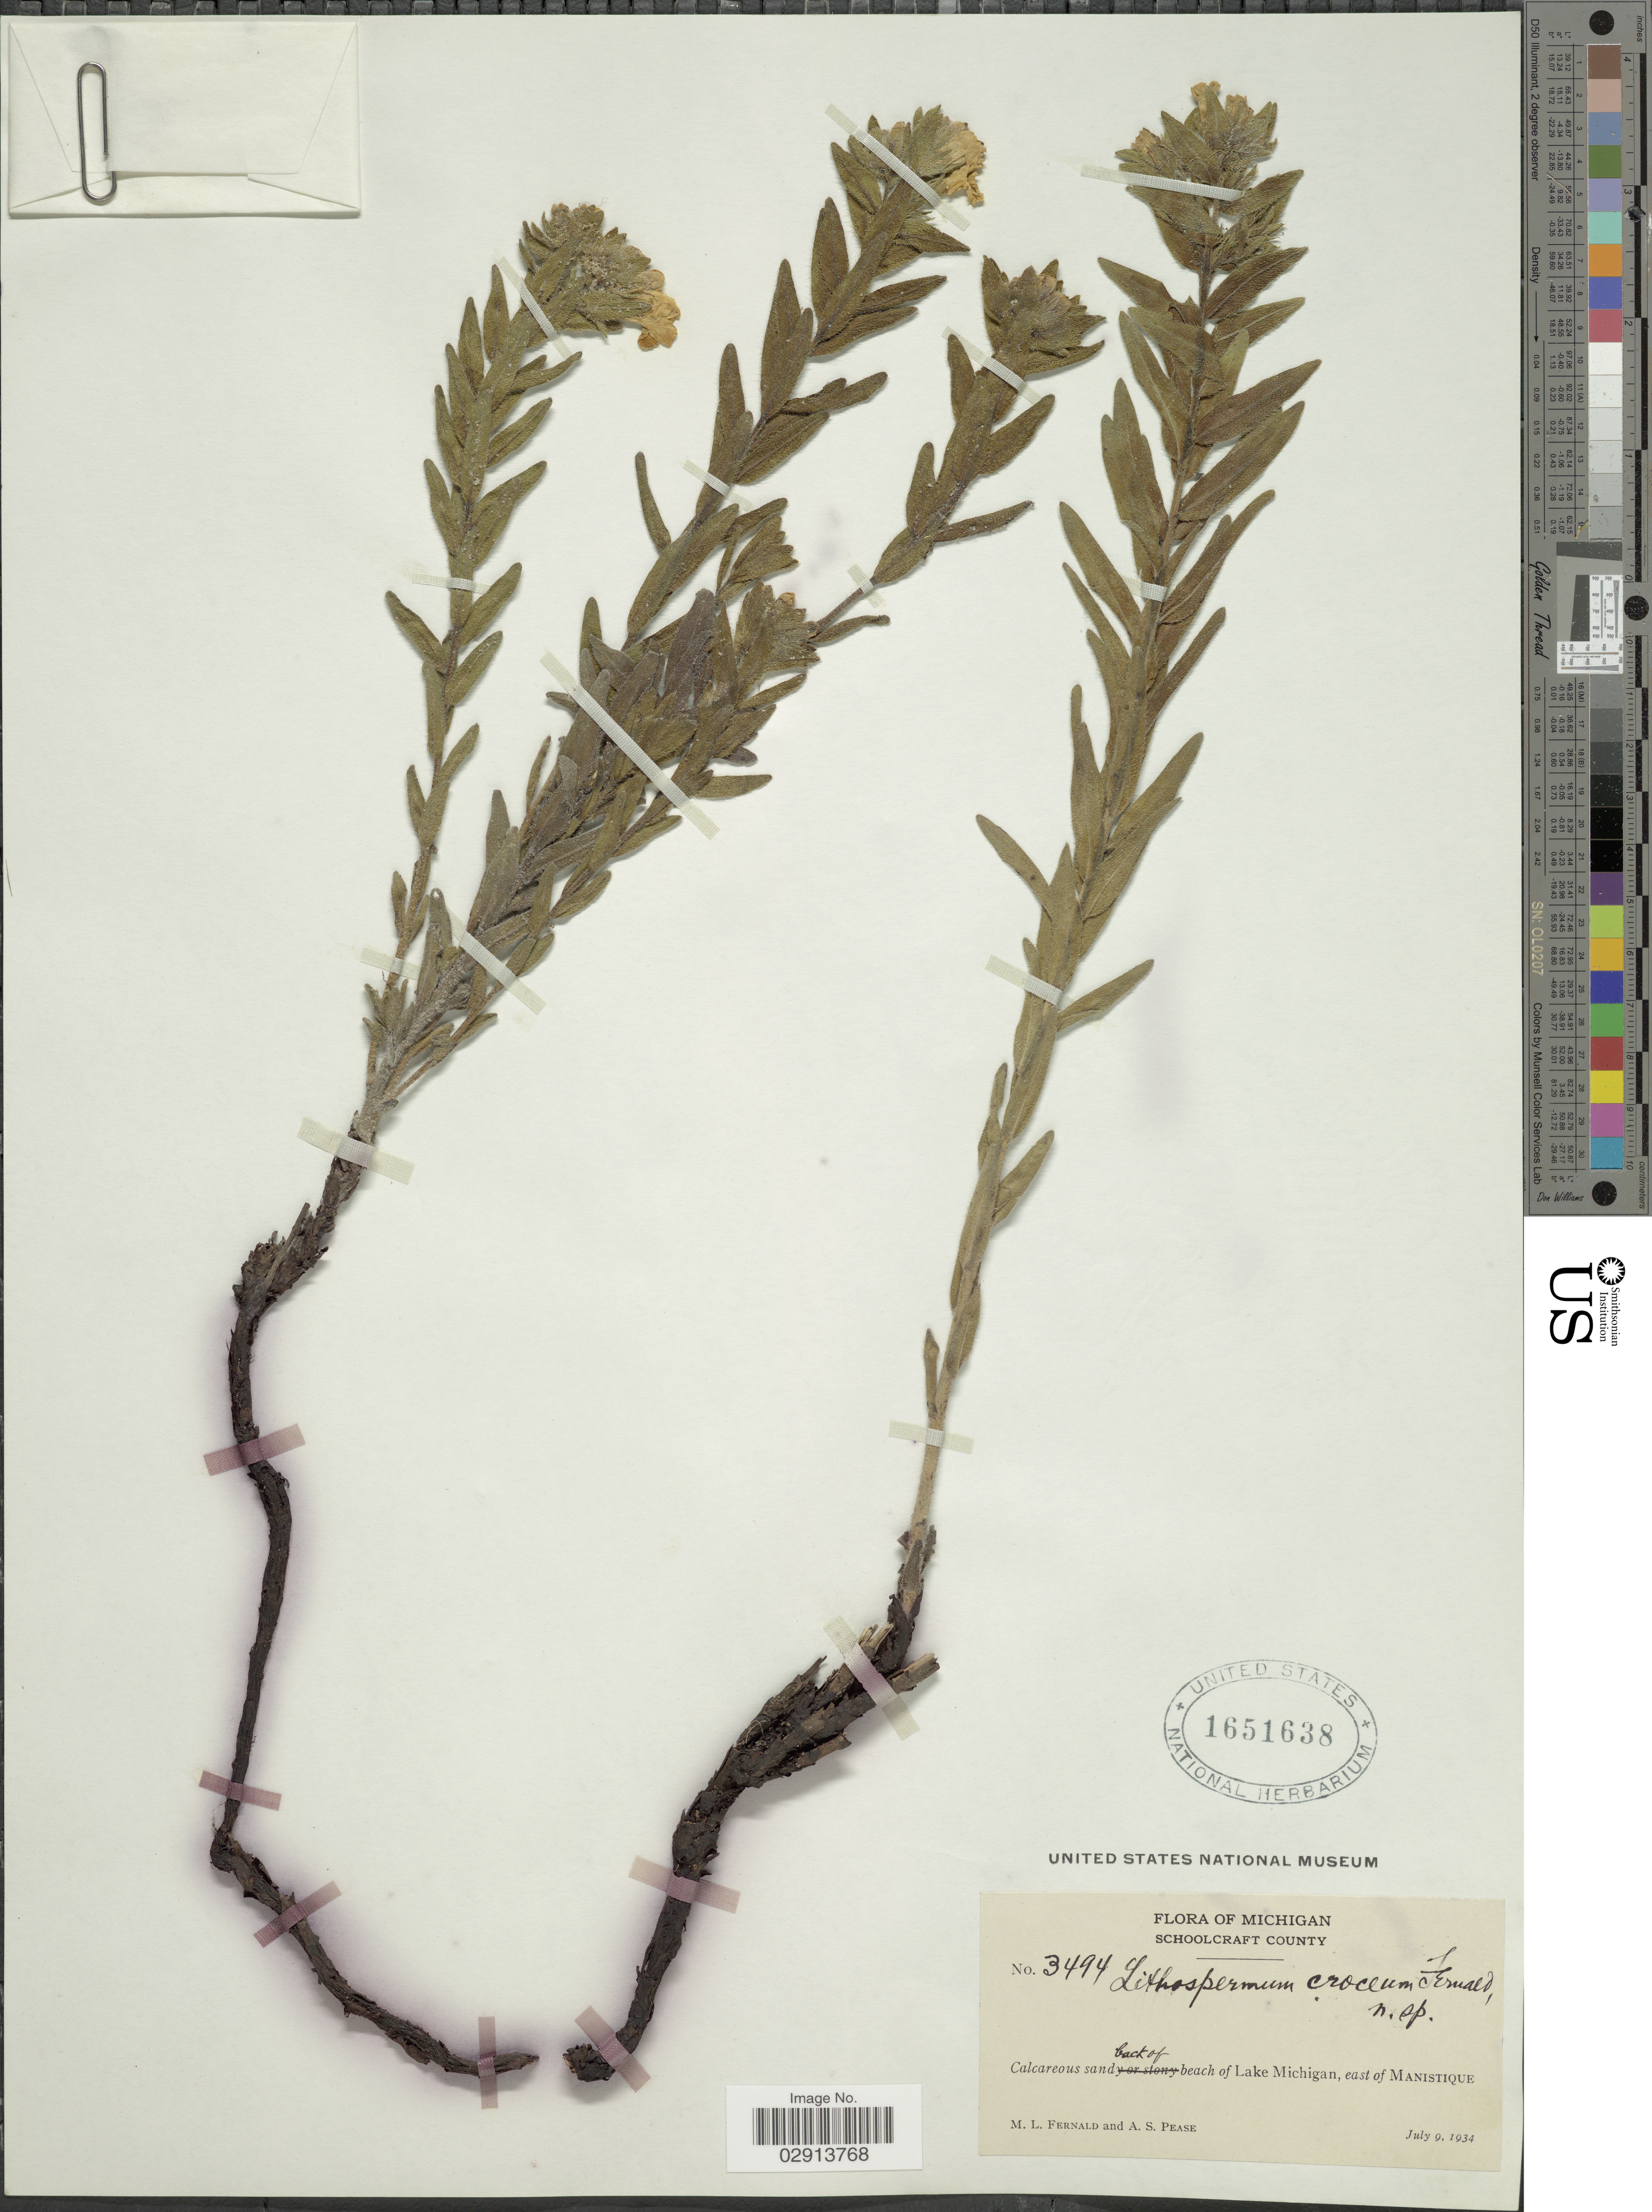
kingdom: Plantae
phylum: Tracheophyta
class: Magnoliopsida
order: Boraginales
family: Boraginaceae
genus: Lithospermum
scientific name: Lithospermum caroliniense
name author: (J.F. Gmel.) MacMill.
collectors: M. L. Fernald & A. S. Pease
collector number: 3494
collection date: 1934-07-09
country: United States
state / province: Michigan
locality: Schoolcraft County. Calcareous sand back of beach of Lake Michigan, east of Manistique.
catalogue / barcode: US 1651638